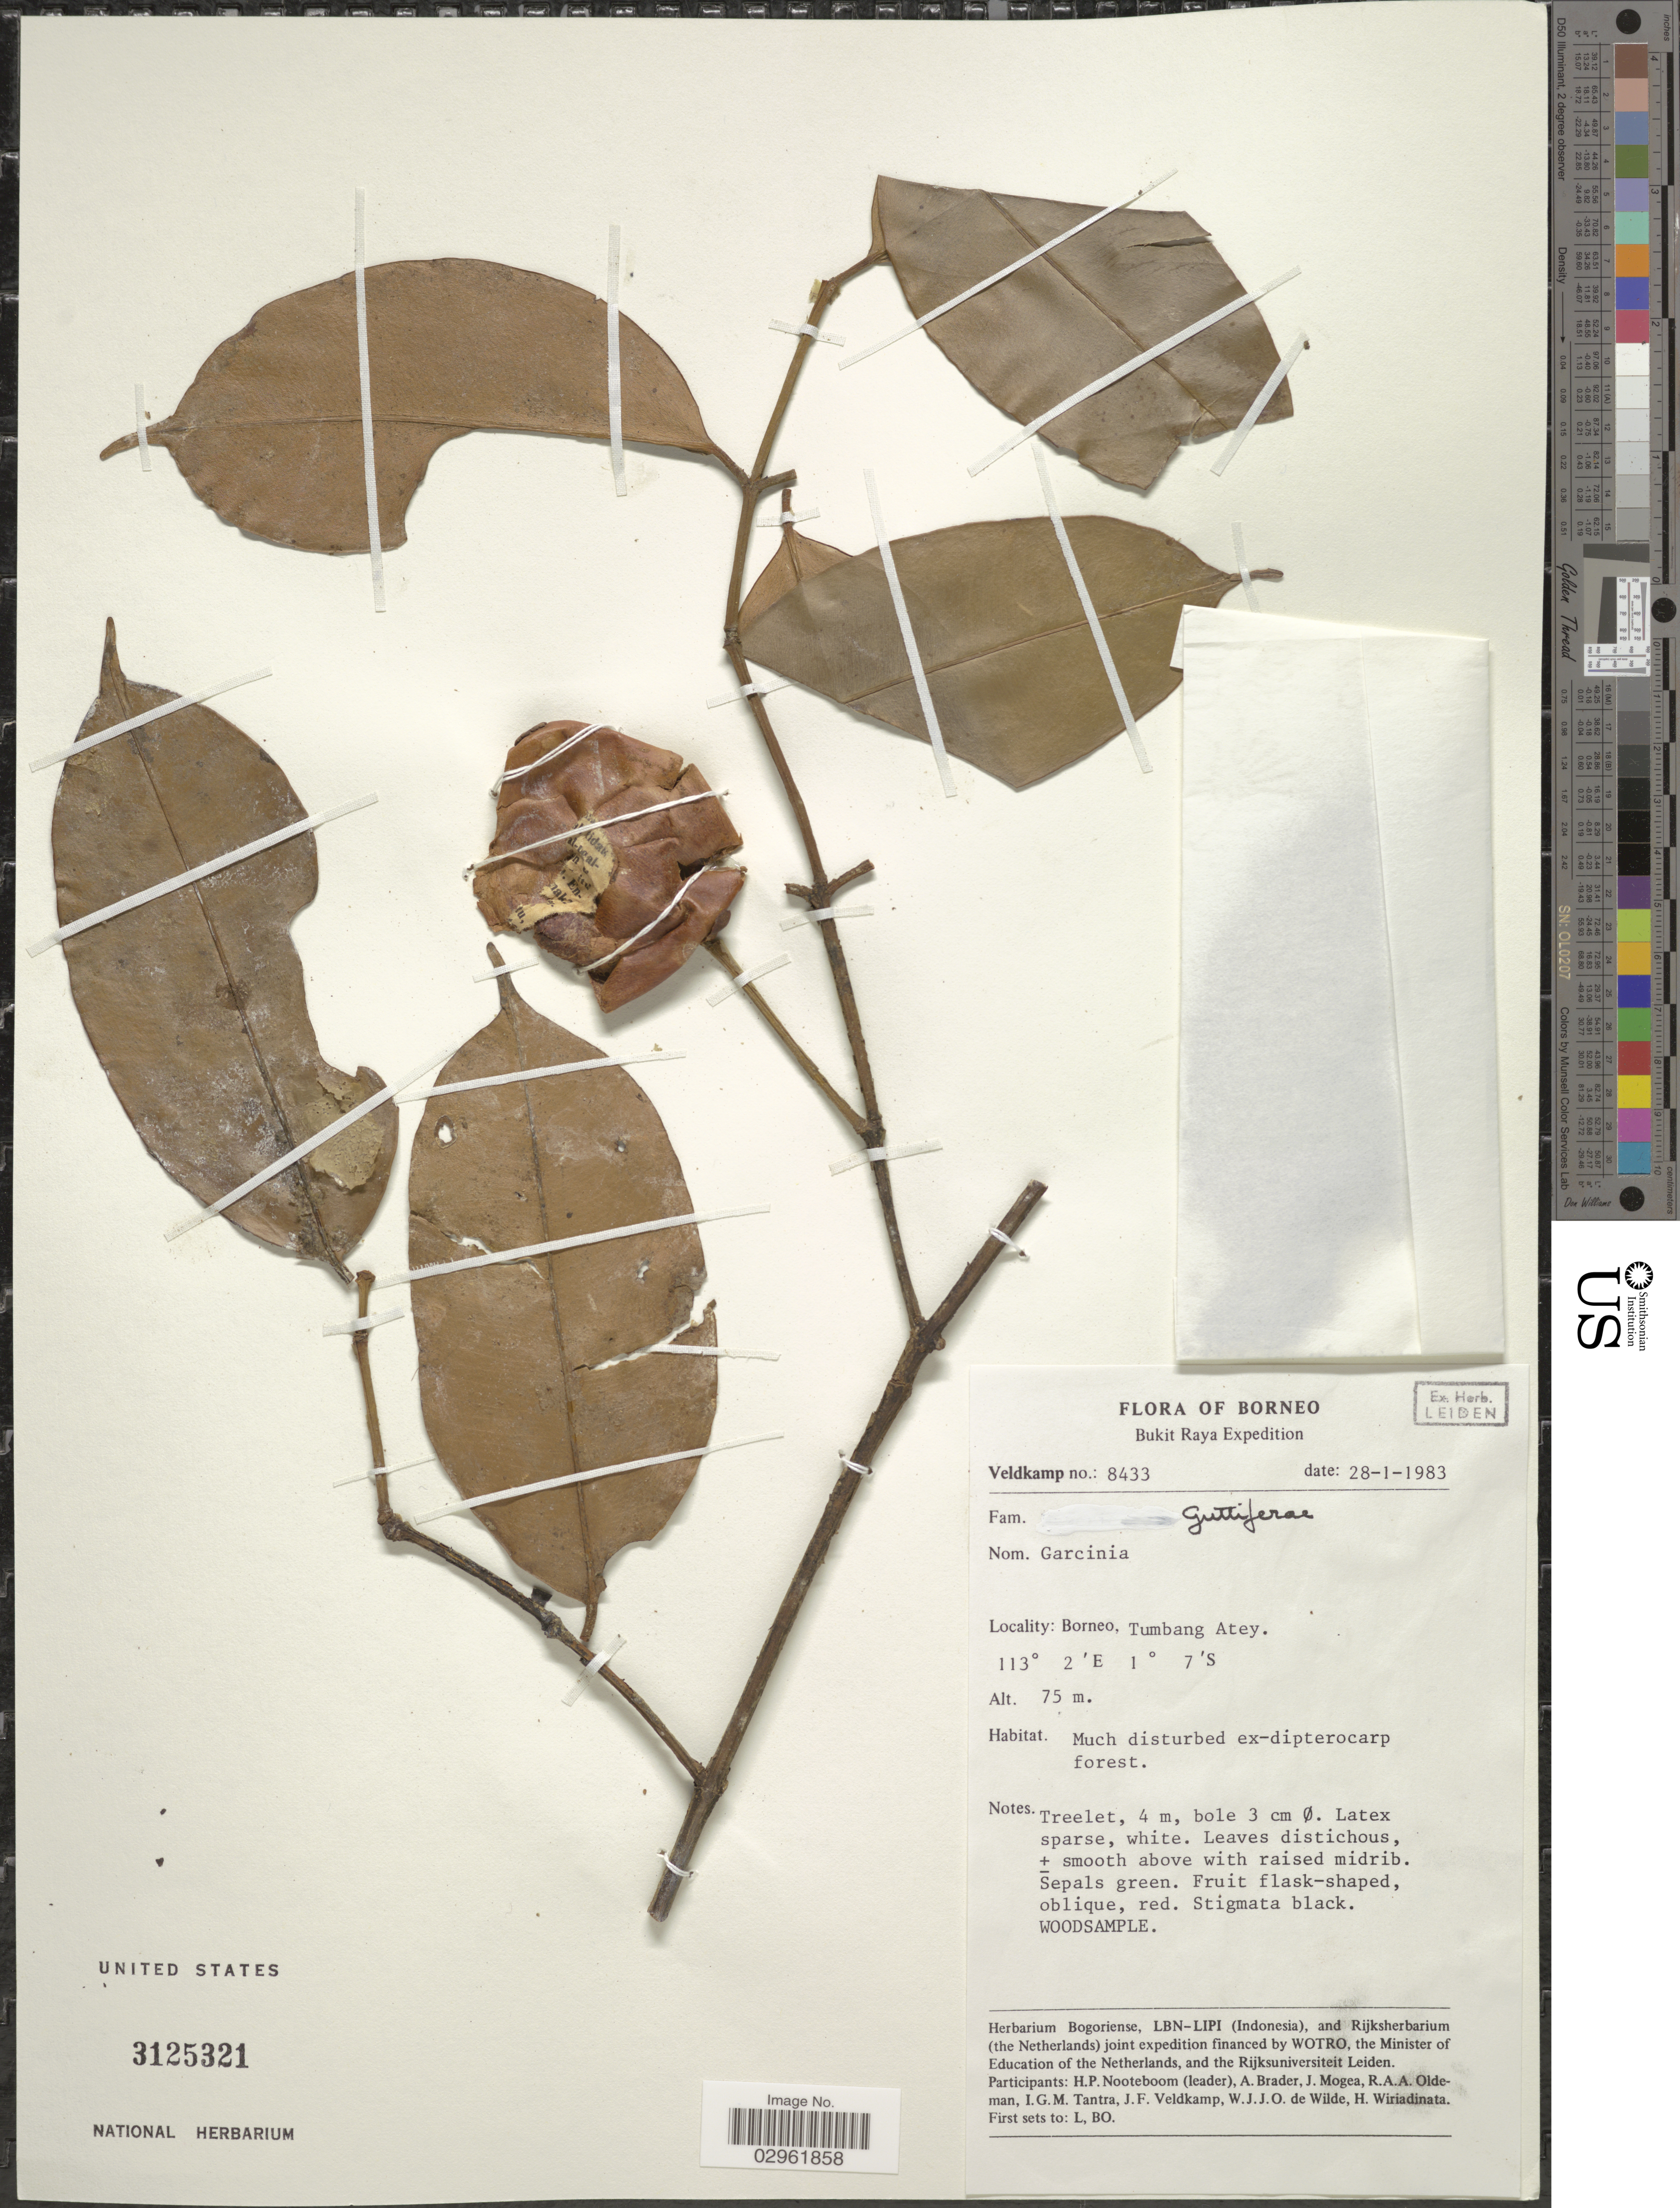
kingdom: Plantae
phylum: Tracheophyta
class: Magnoliopsida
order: Malpighiales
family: Clusiaceae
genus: Garcinia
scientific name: Garcinia sp.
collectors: J. F. Veldkamp, H. P. Nooteboom, J. Brader, J. Mogea & et al.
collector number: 8433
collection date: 1983-01-28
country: Indonesia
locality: Borneo, Bukit Raya, Tumbang Atey.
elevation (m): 75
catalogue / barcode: US 3125321